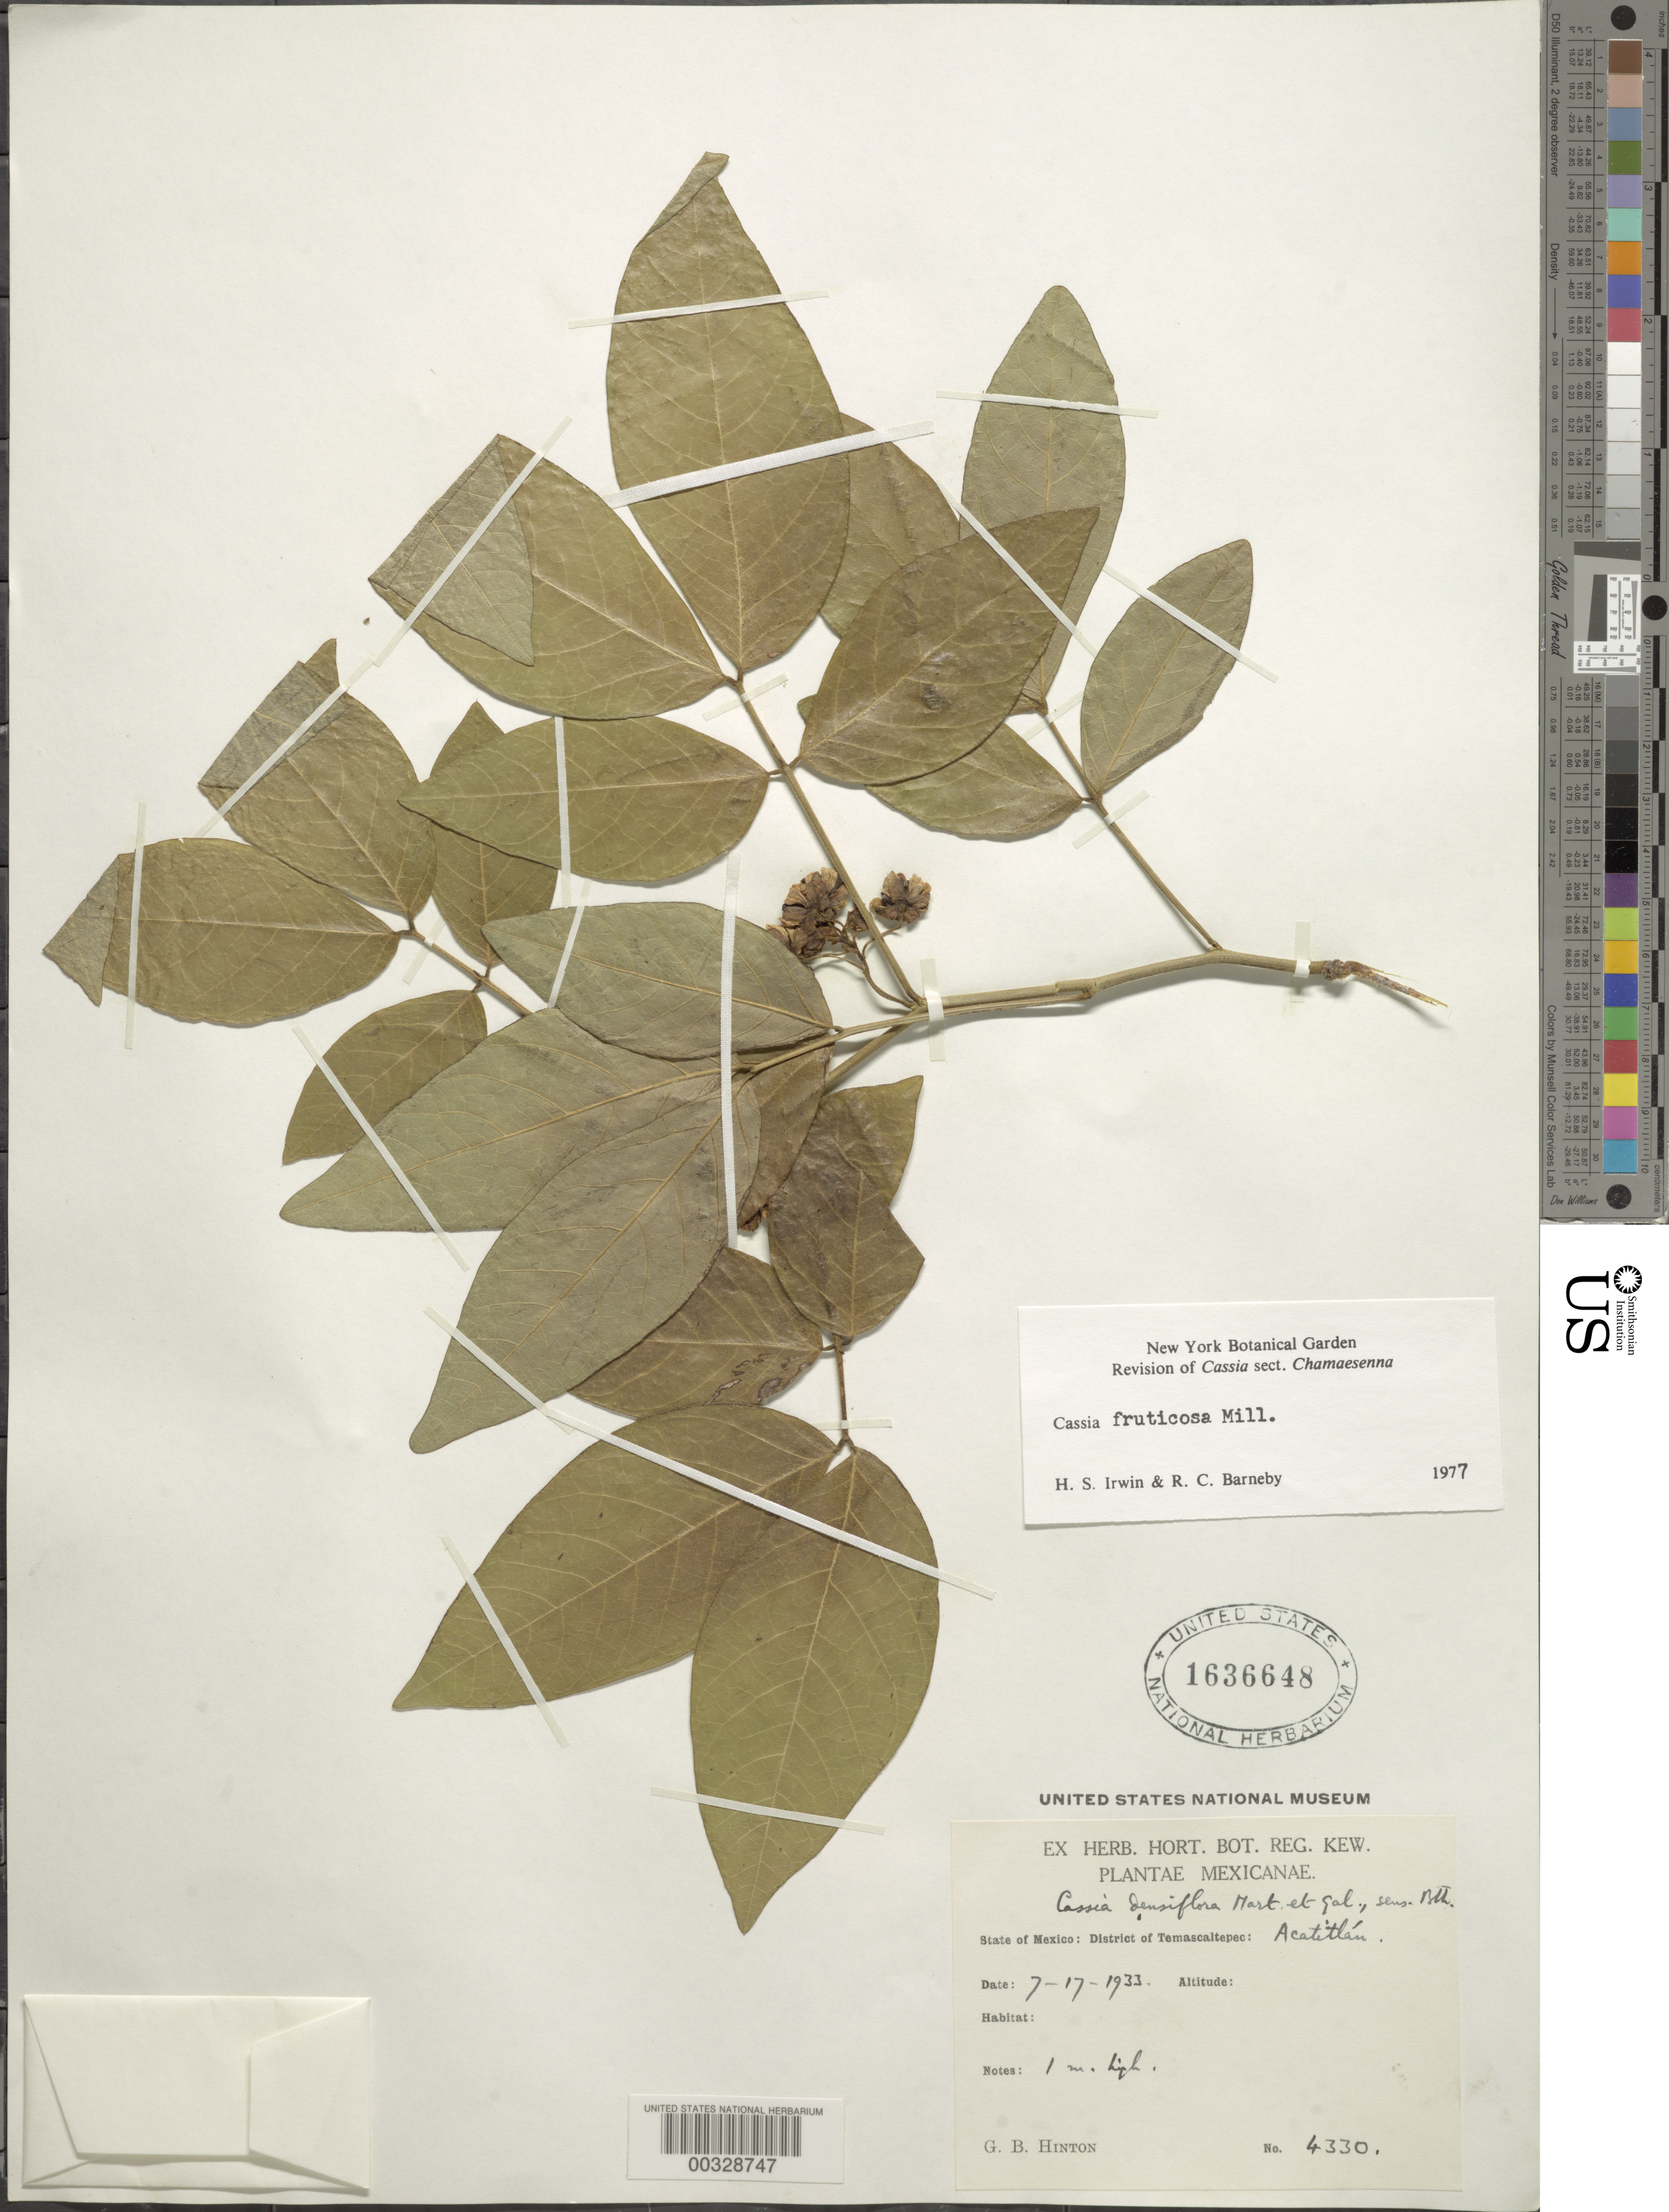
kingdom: Plantae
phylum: Tracheophyta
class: Magnoliopsida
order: Fabales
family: Fabaceae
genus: Senna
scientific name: Senna fruticosa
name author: (Benth.) H.S. Irwin & Barneby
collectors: G. B. Hinton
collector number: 4330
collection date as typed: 17 Jul 1933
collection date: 1933-07-17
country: Mexico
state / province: México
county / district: Temascaltepec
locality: Acatitlan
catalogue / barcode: US 1636648